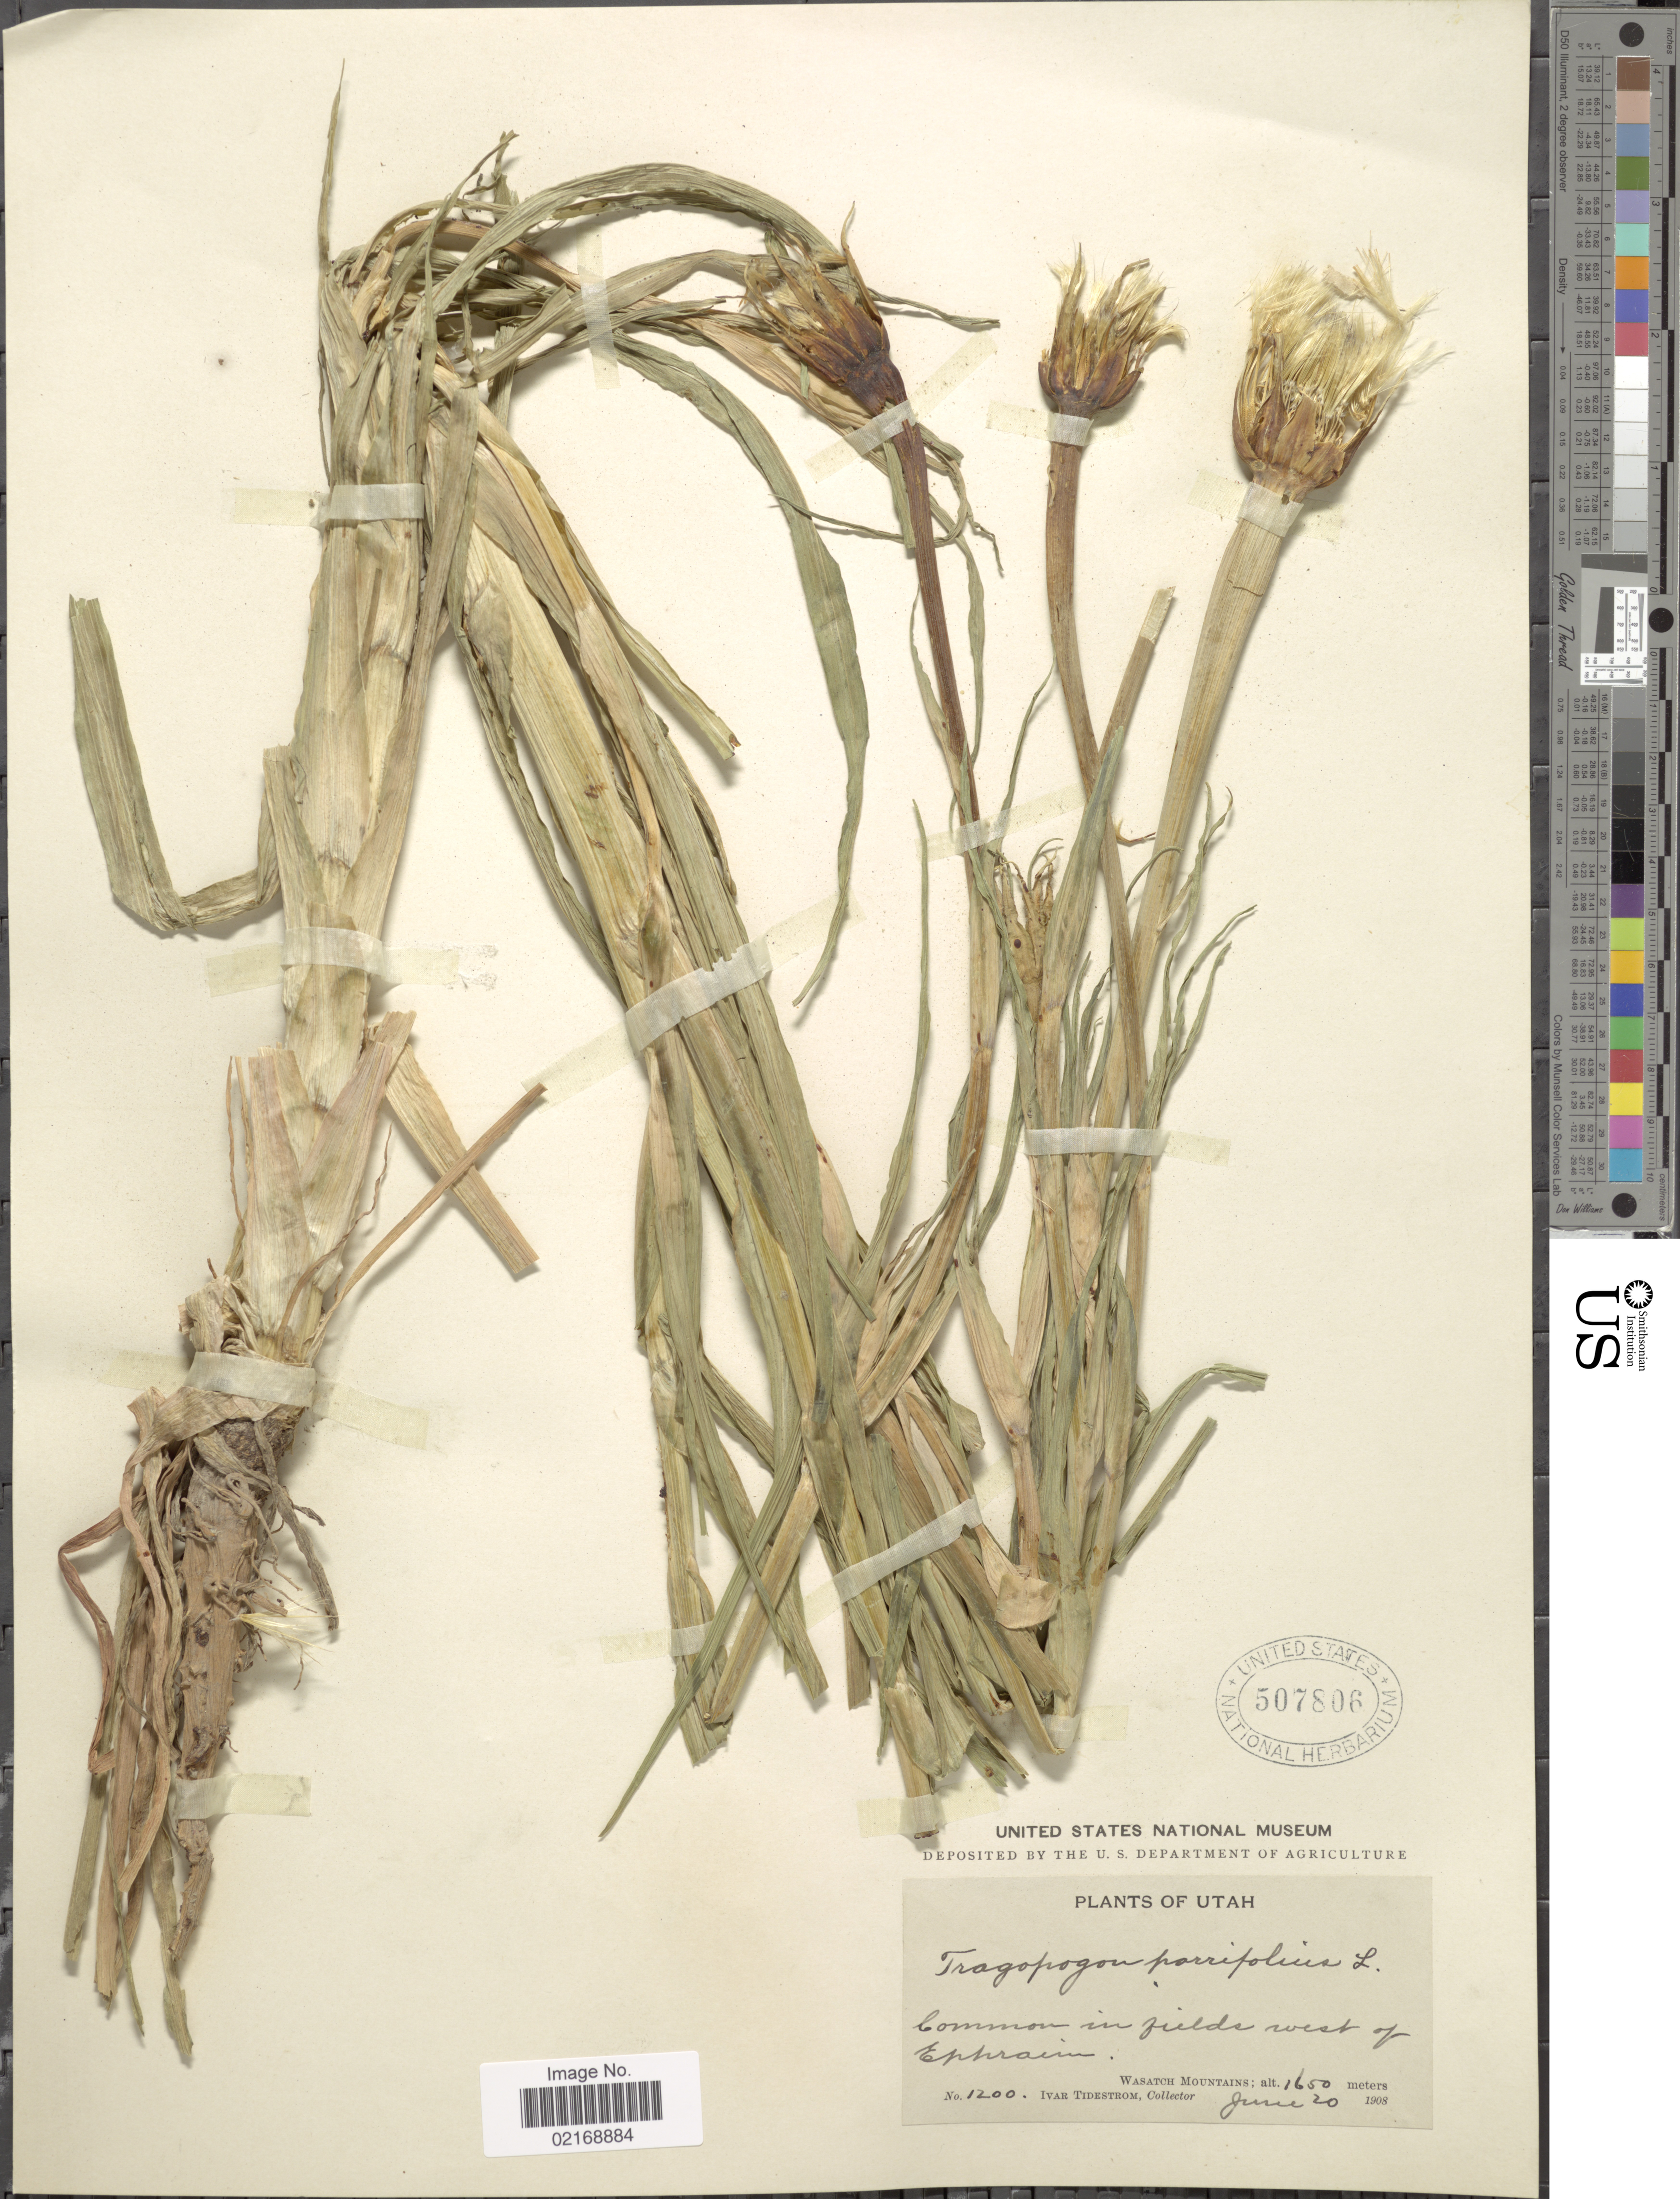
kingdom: Plantae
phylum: Tracheophyta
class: Magnoliopsida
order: Asterales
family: Asteraceae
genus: Tragopogon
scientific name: Tragopogon porrifolius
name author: L.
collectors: I. F. Tidestrom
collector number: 1200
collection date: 1908-06-20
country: United States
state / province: Utah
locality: West of Ephraim. Wasatch Mountains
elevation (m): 1650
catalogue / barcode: US 507806